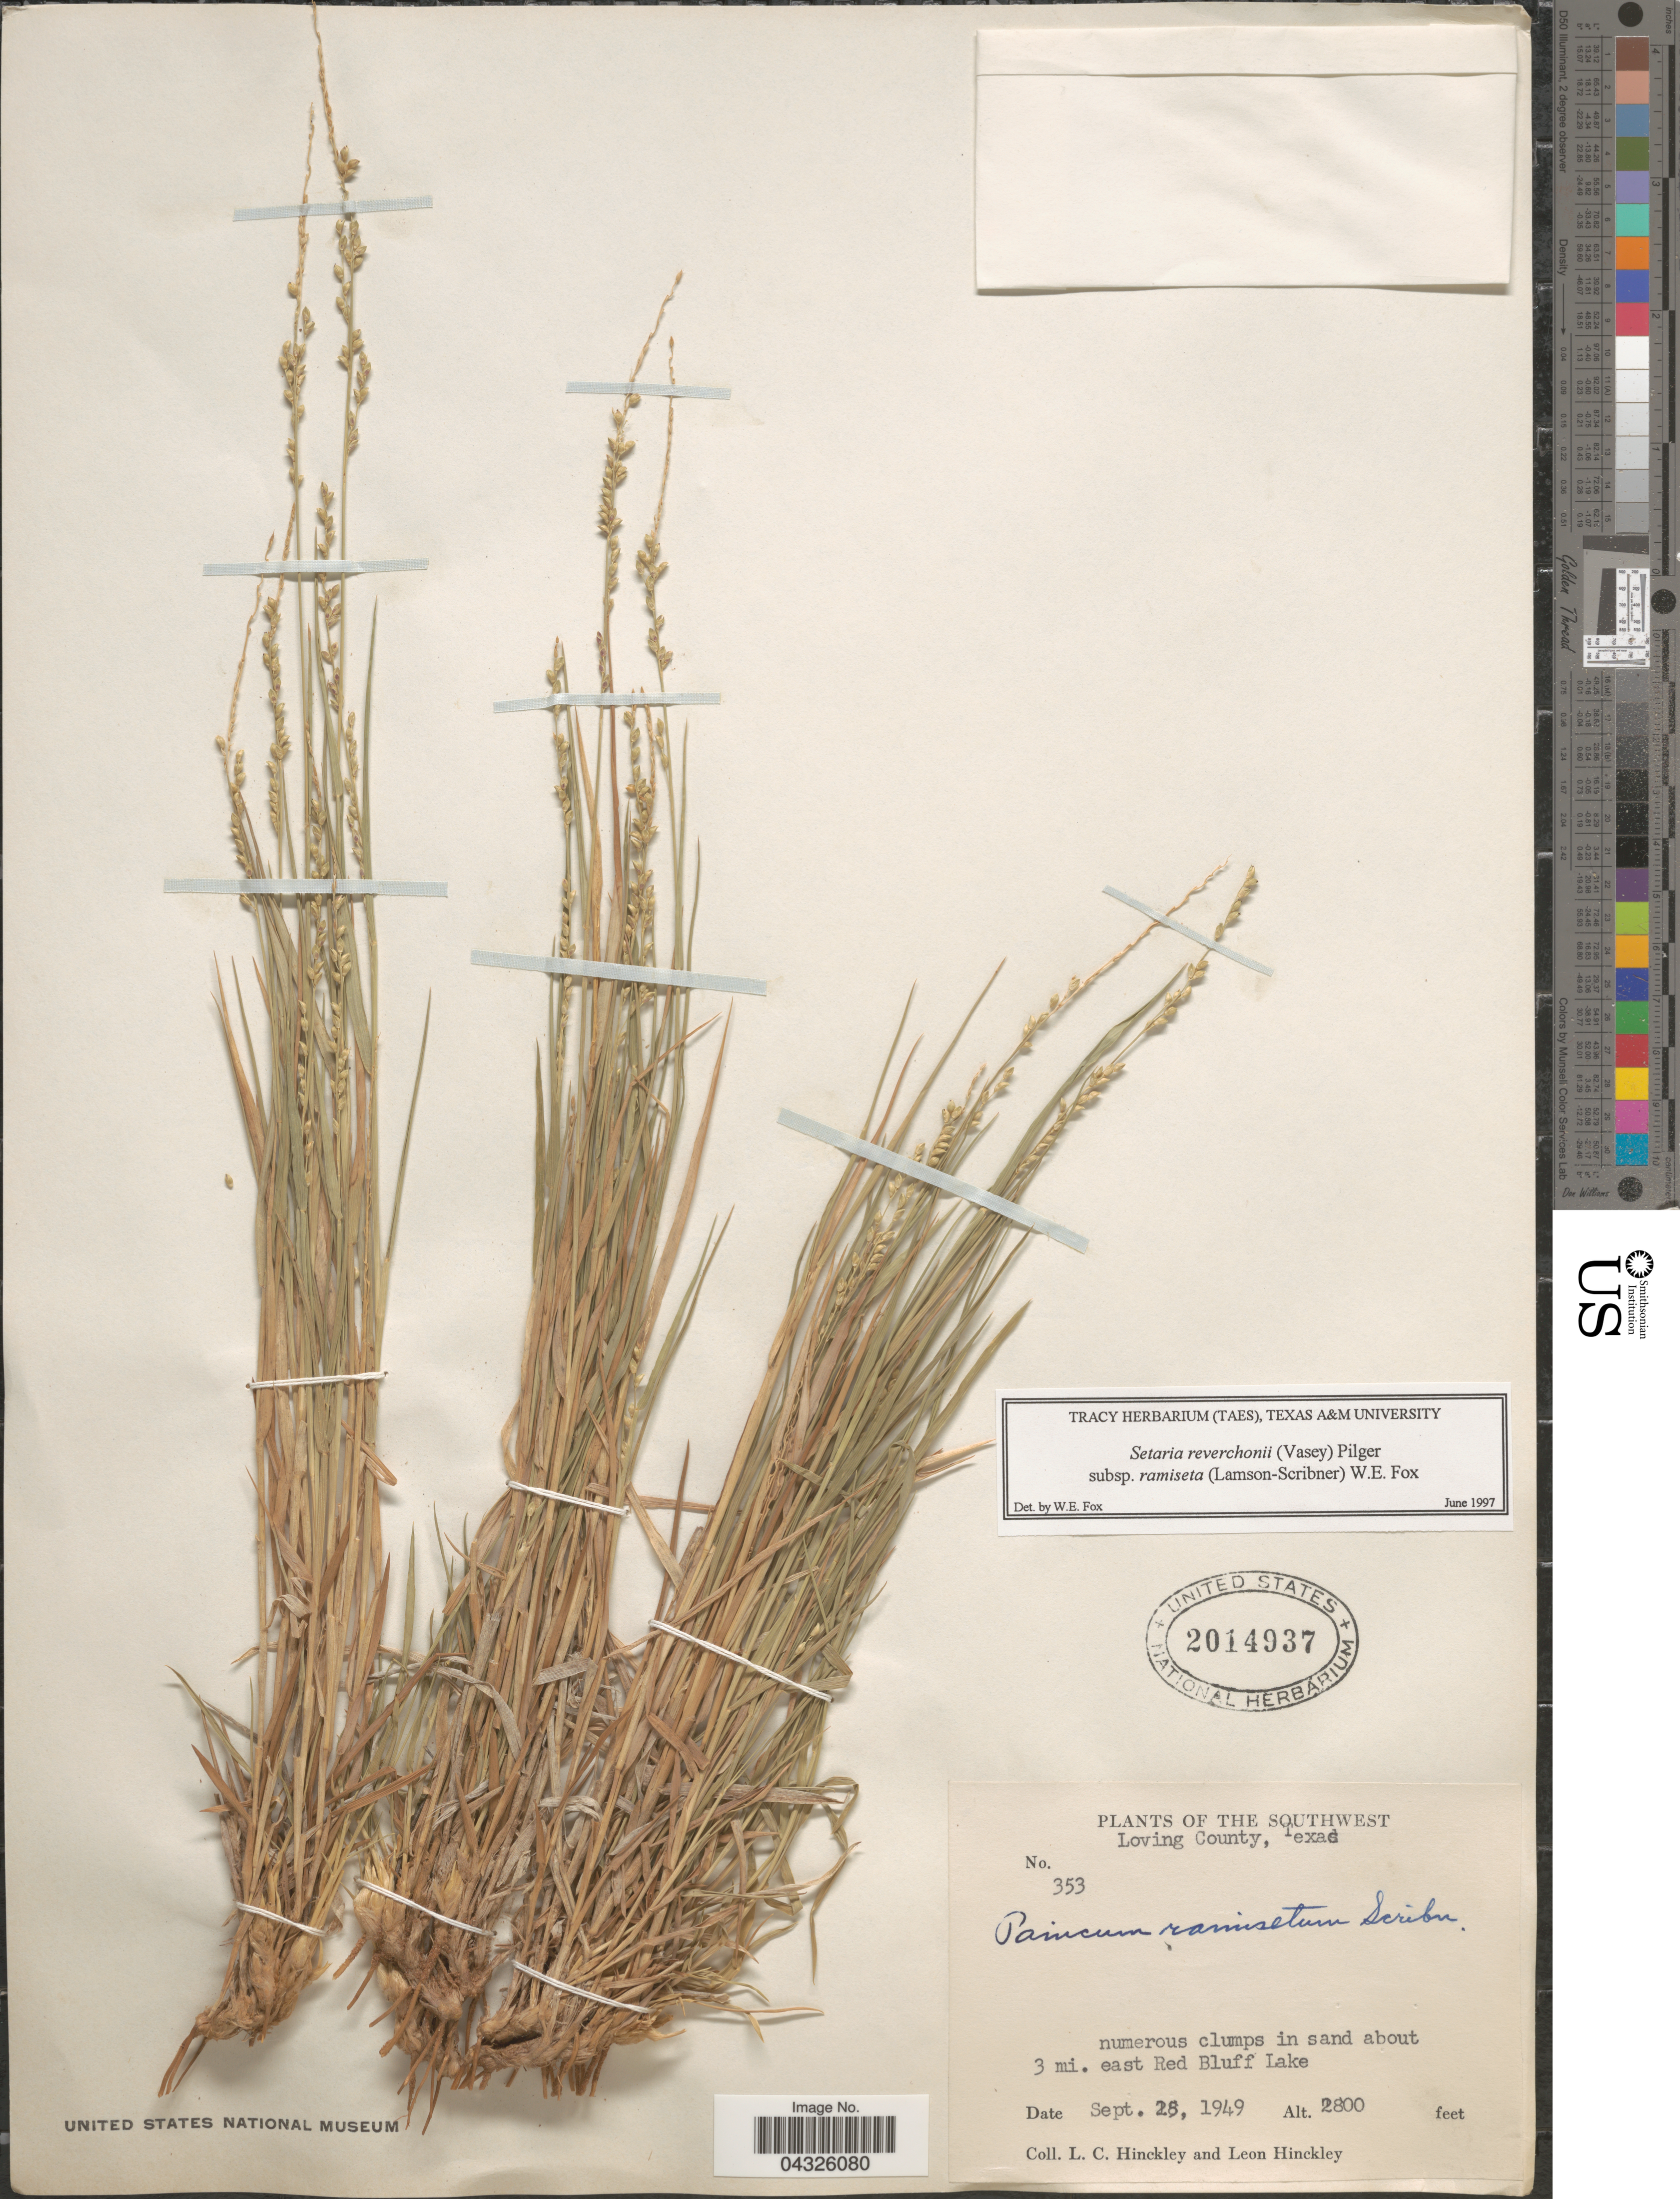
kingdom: Plantae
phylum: Tracheophyta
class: Liliopsida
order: Poales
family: Poaceae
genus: Setaria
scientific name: Setaria reverchonii subsp. ramiseta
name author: (Scribn.) W.E. Fox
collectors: L. Hinckley & L. Hinckley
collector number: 353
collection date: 1949-09-28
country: United States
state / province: Texas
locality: The Southwest. Loving County. Numerous clumps in sand about 3 mi. east Red Bluff Lake.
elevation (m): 853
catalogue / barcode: US 2014937